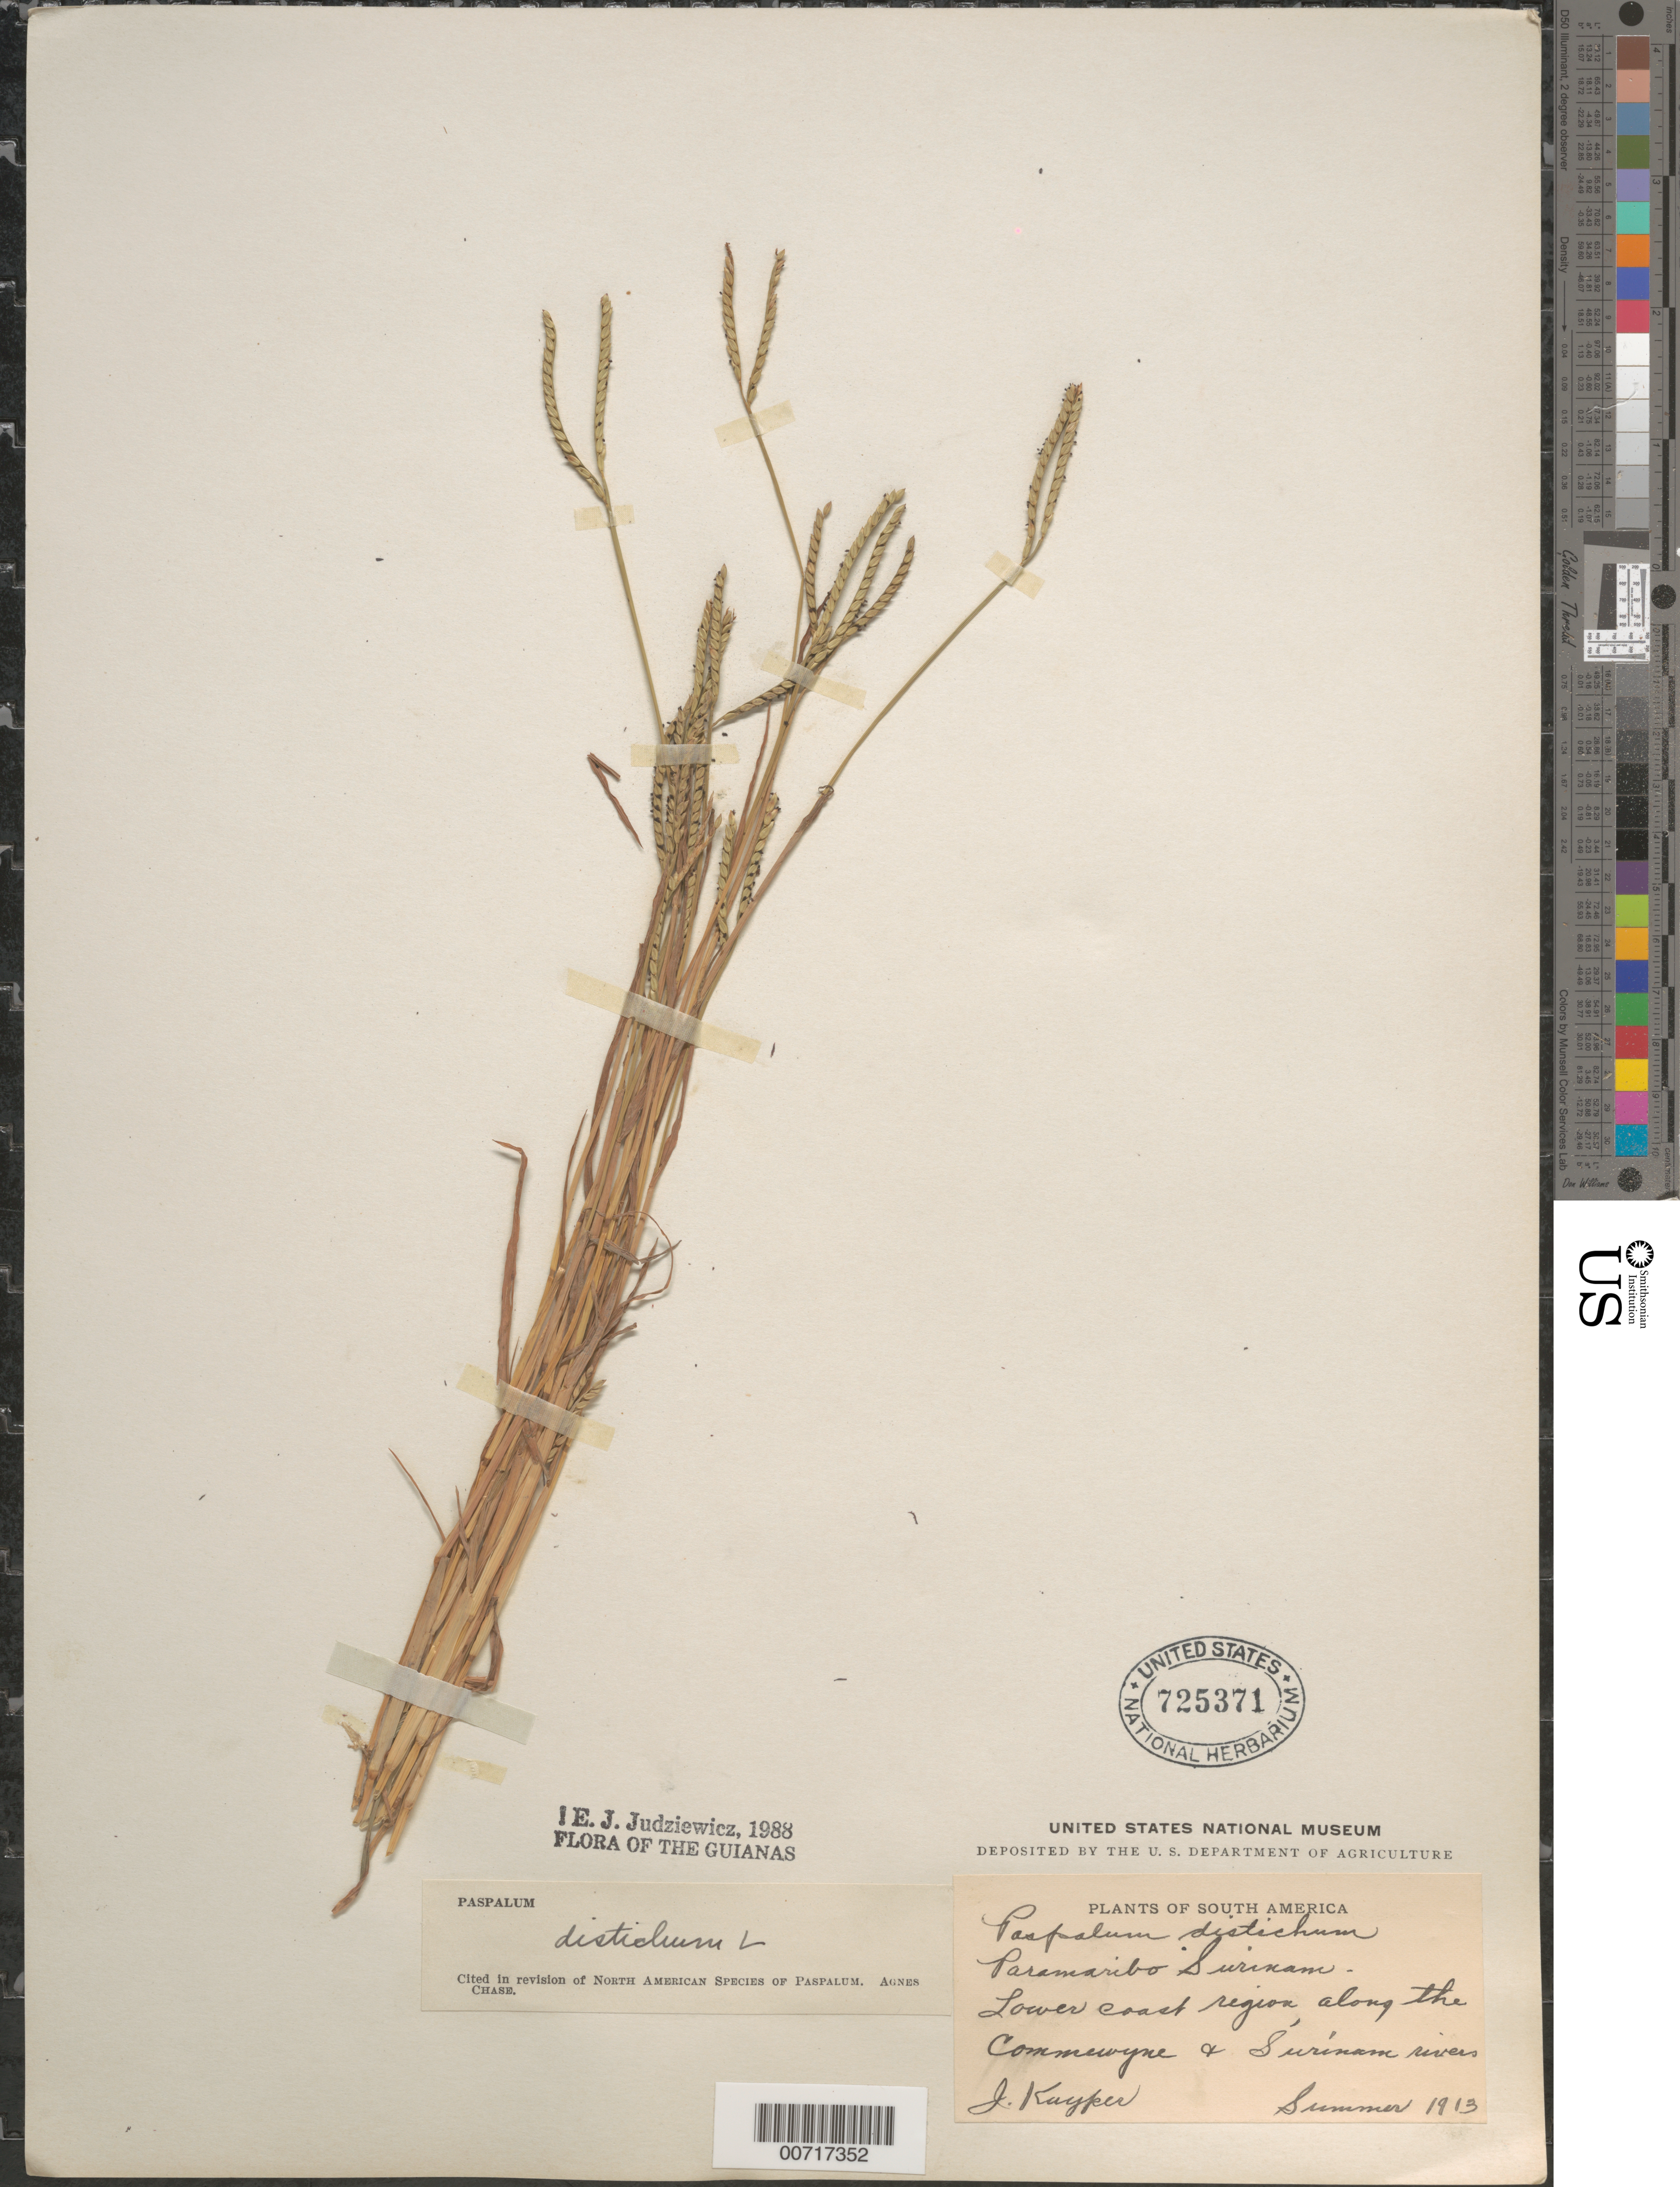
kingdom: Plantae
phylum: Tracheophyta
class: Liliopsida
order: Poales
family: Poaceae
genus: Paspalum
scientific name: Paspalum distichum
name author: L.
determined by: Judziewicz, E. J.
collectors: J. Kuyper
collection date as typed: Summer 1913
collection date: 1913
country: Suriname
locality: Paramaribo, lower coast region along the Commewyne and Surinam Rivers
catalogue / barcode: US 725371